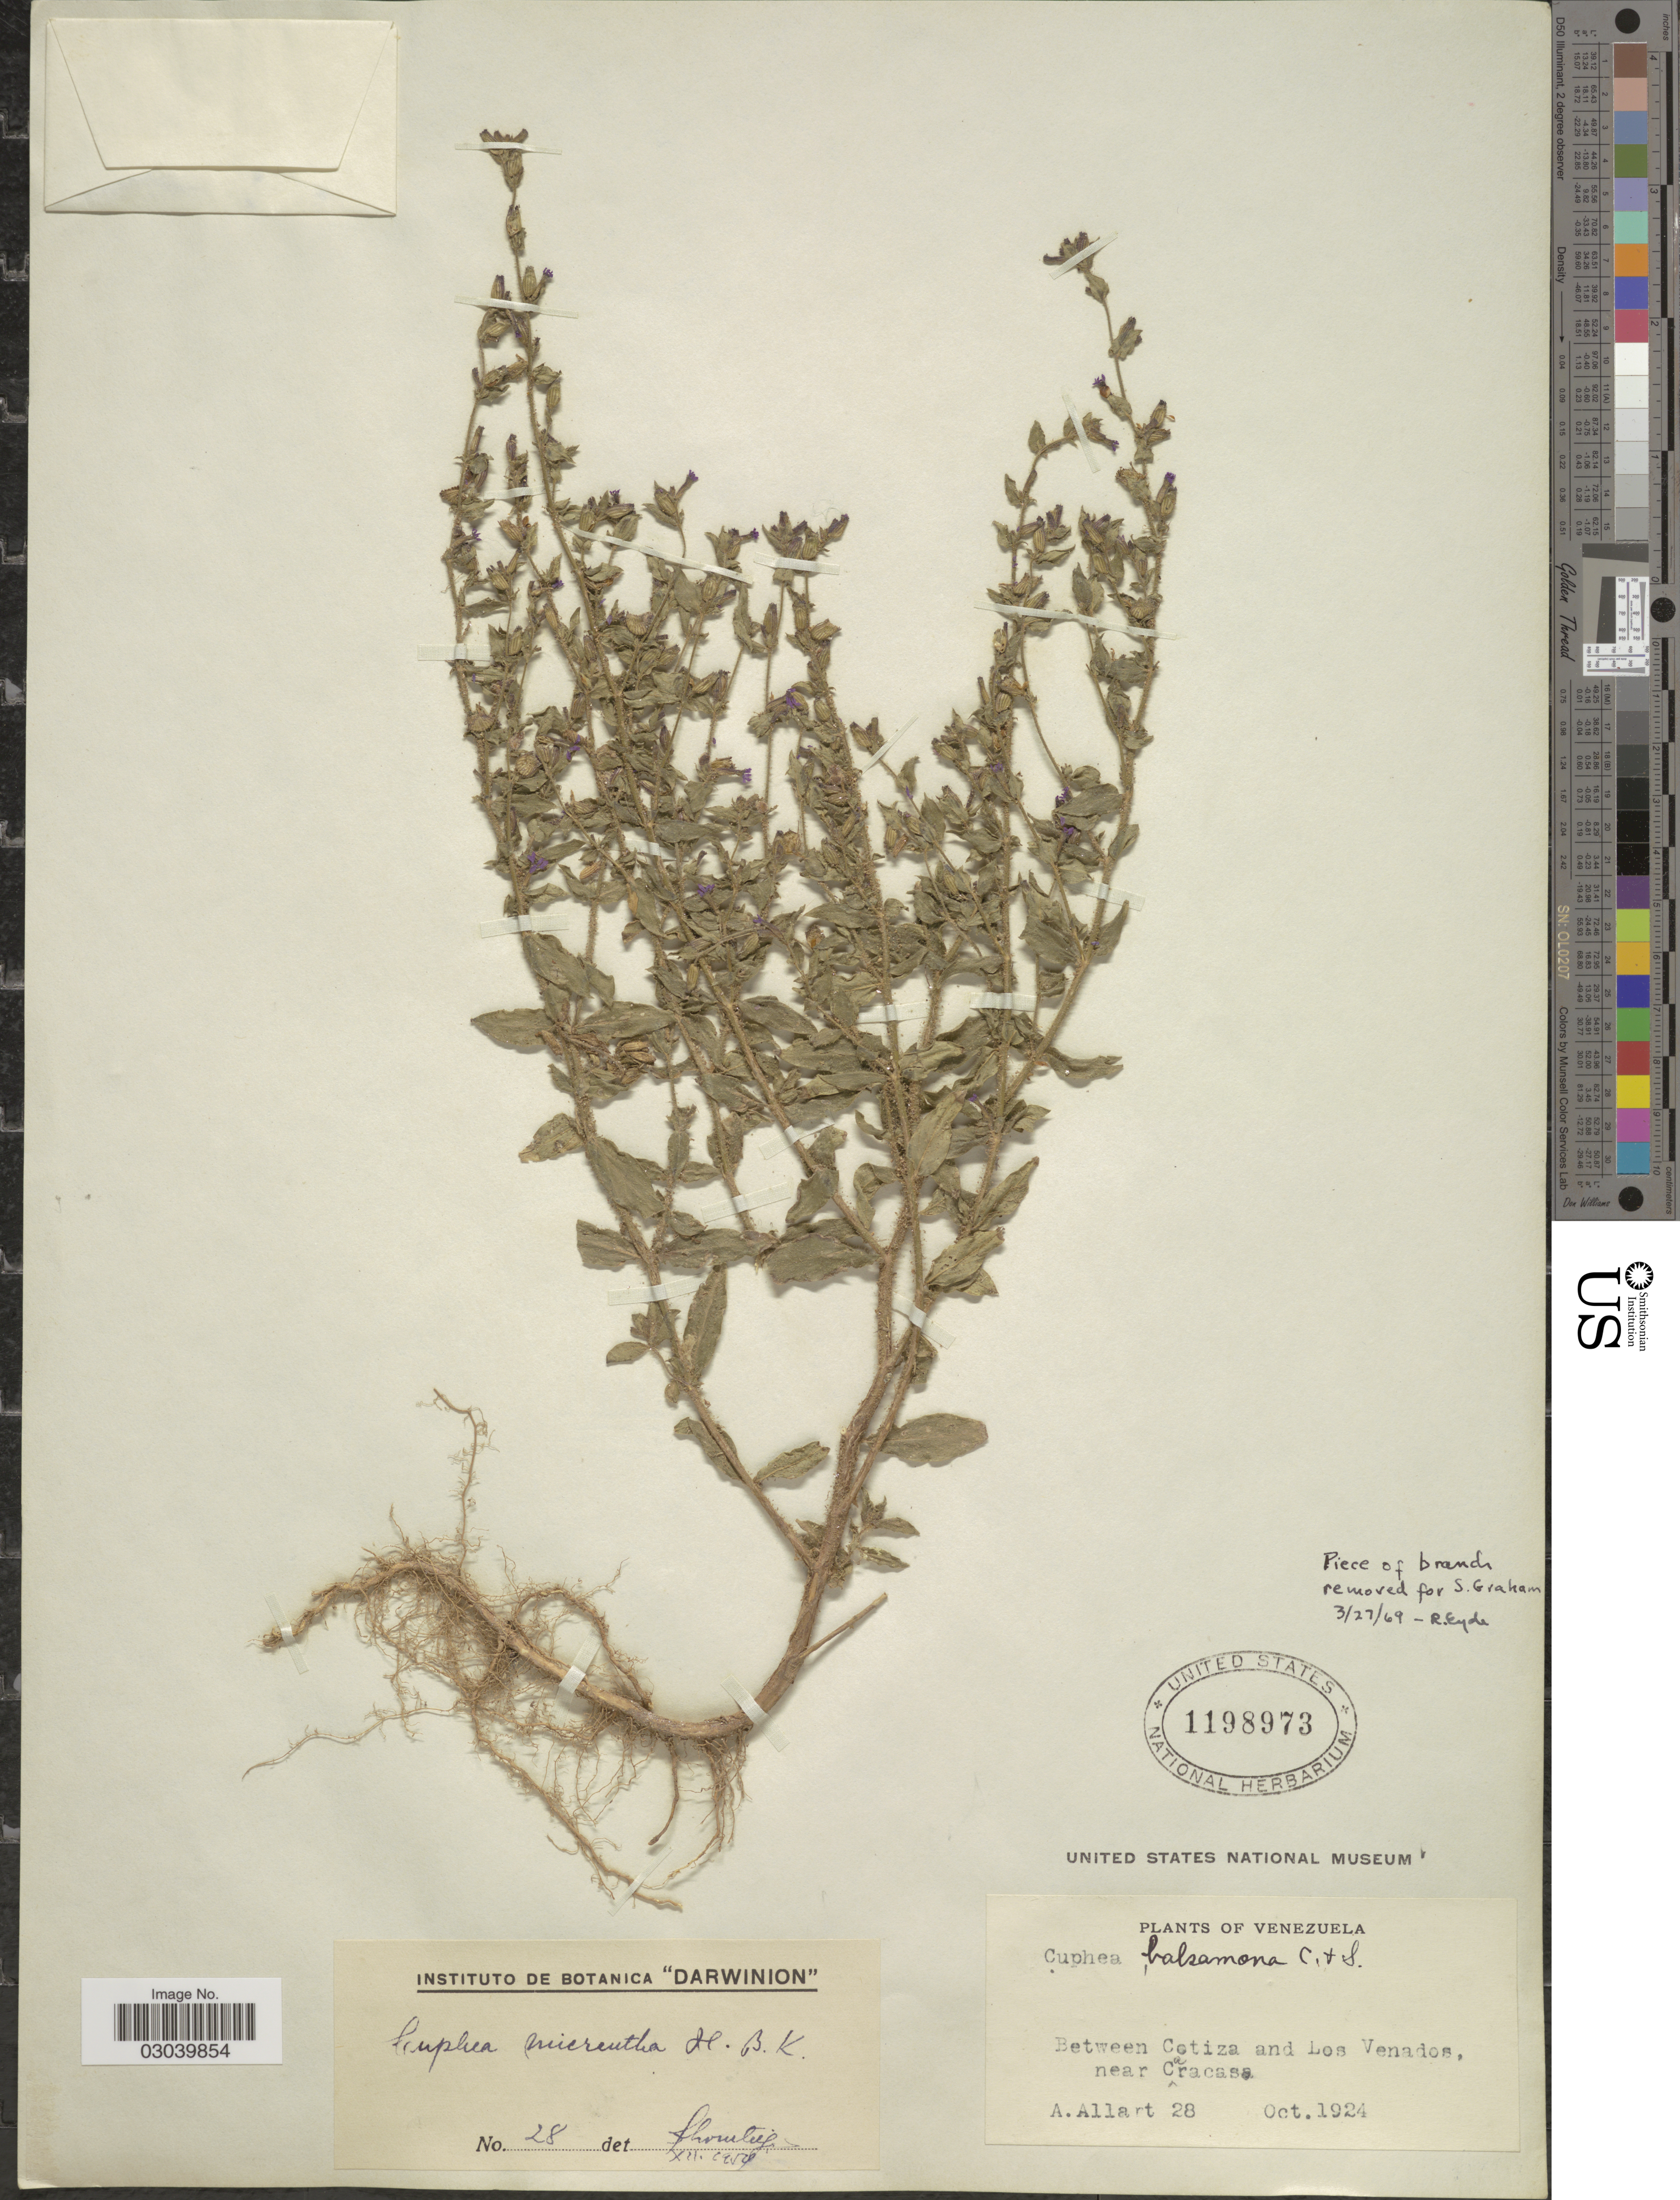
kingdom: Plantae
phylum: Tracheophyta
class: Magnoliopsida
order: Myrtales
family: Lythraceae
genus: Cuphea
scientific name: Cuphea micrantha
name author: Kunth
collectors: A. Allart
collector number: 28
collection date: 1924-10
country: Venezuela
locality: Between Cotiza and Los Venados, near Caracas.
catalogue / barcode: US 1198973